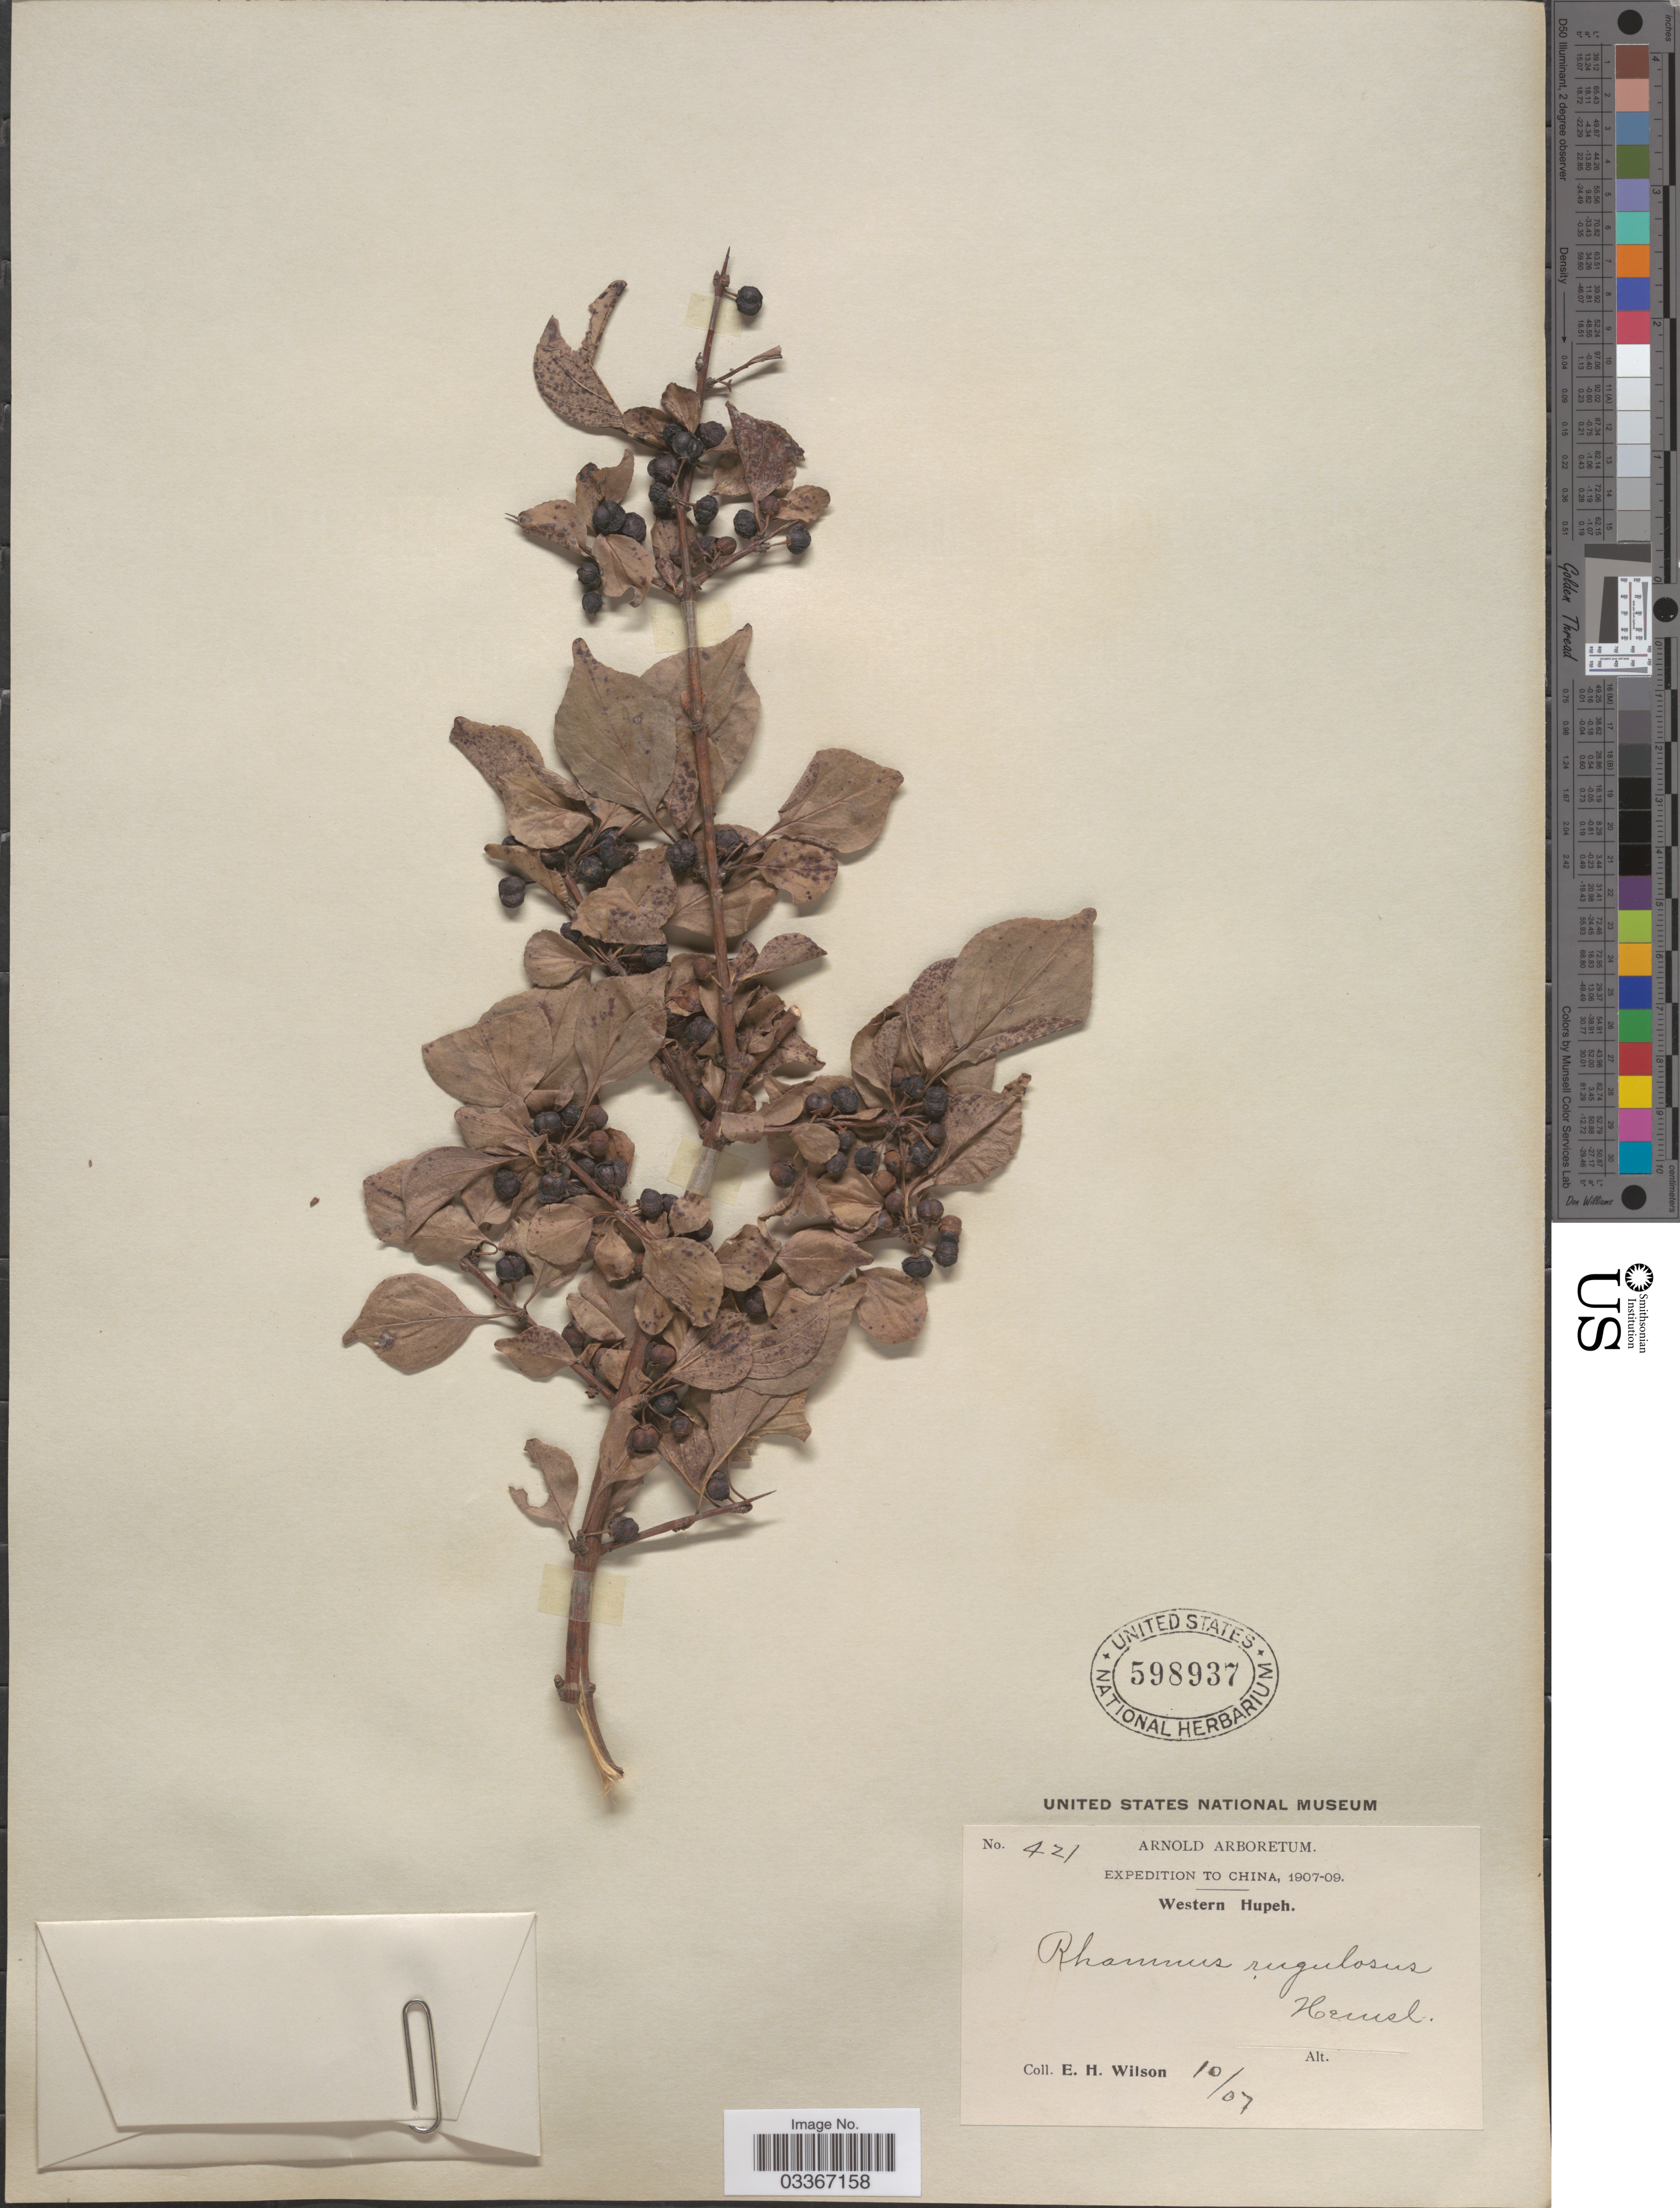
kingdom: Plantae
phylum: Tracheophyta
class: Magnoliopsida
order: Rosales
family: Rhamnaceae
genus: Rhamnus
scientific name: Rhamnus rugulosa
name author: Hemsl.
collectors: E. Wilson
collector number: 421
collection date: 1907-10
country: China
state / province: Hubei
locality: Western Hupeh.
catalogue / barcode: US 598937